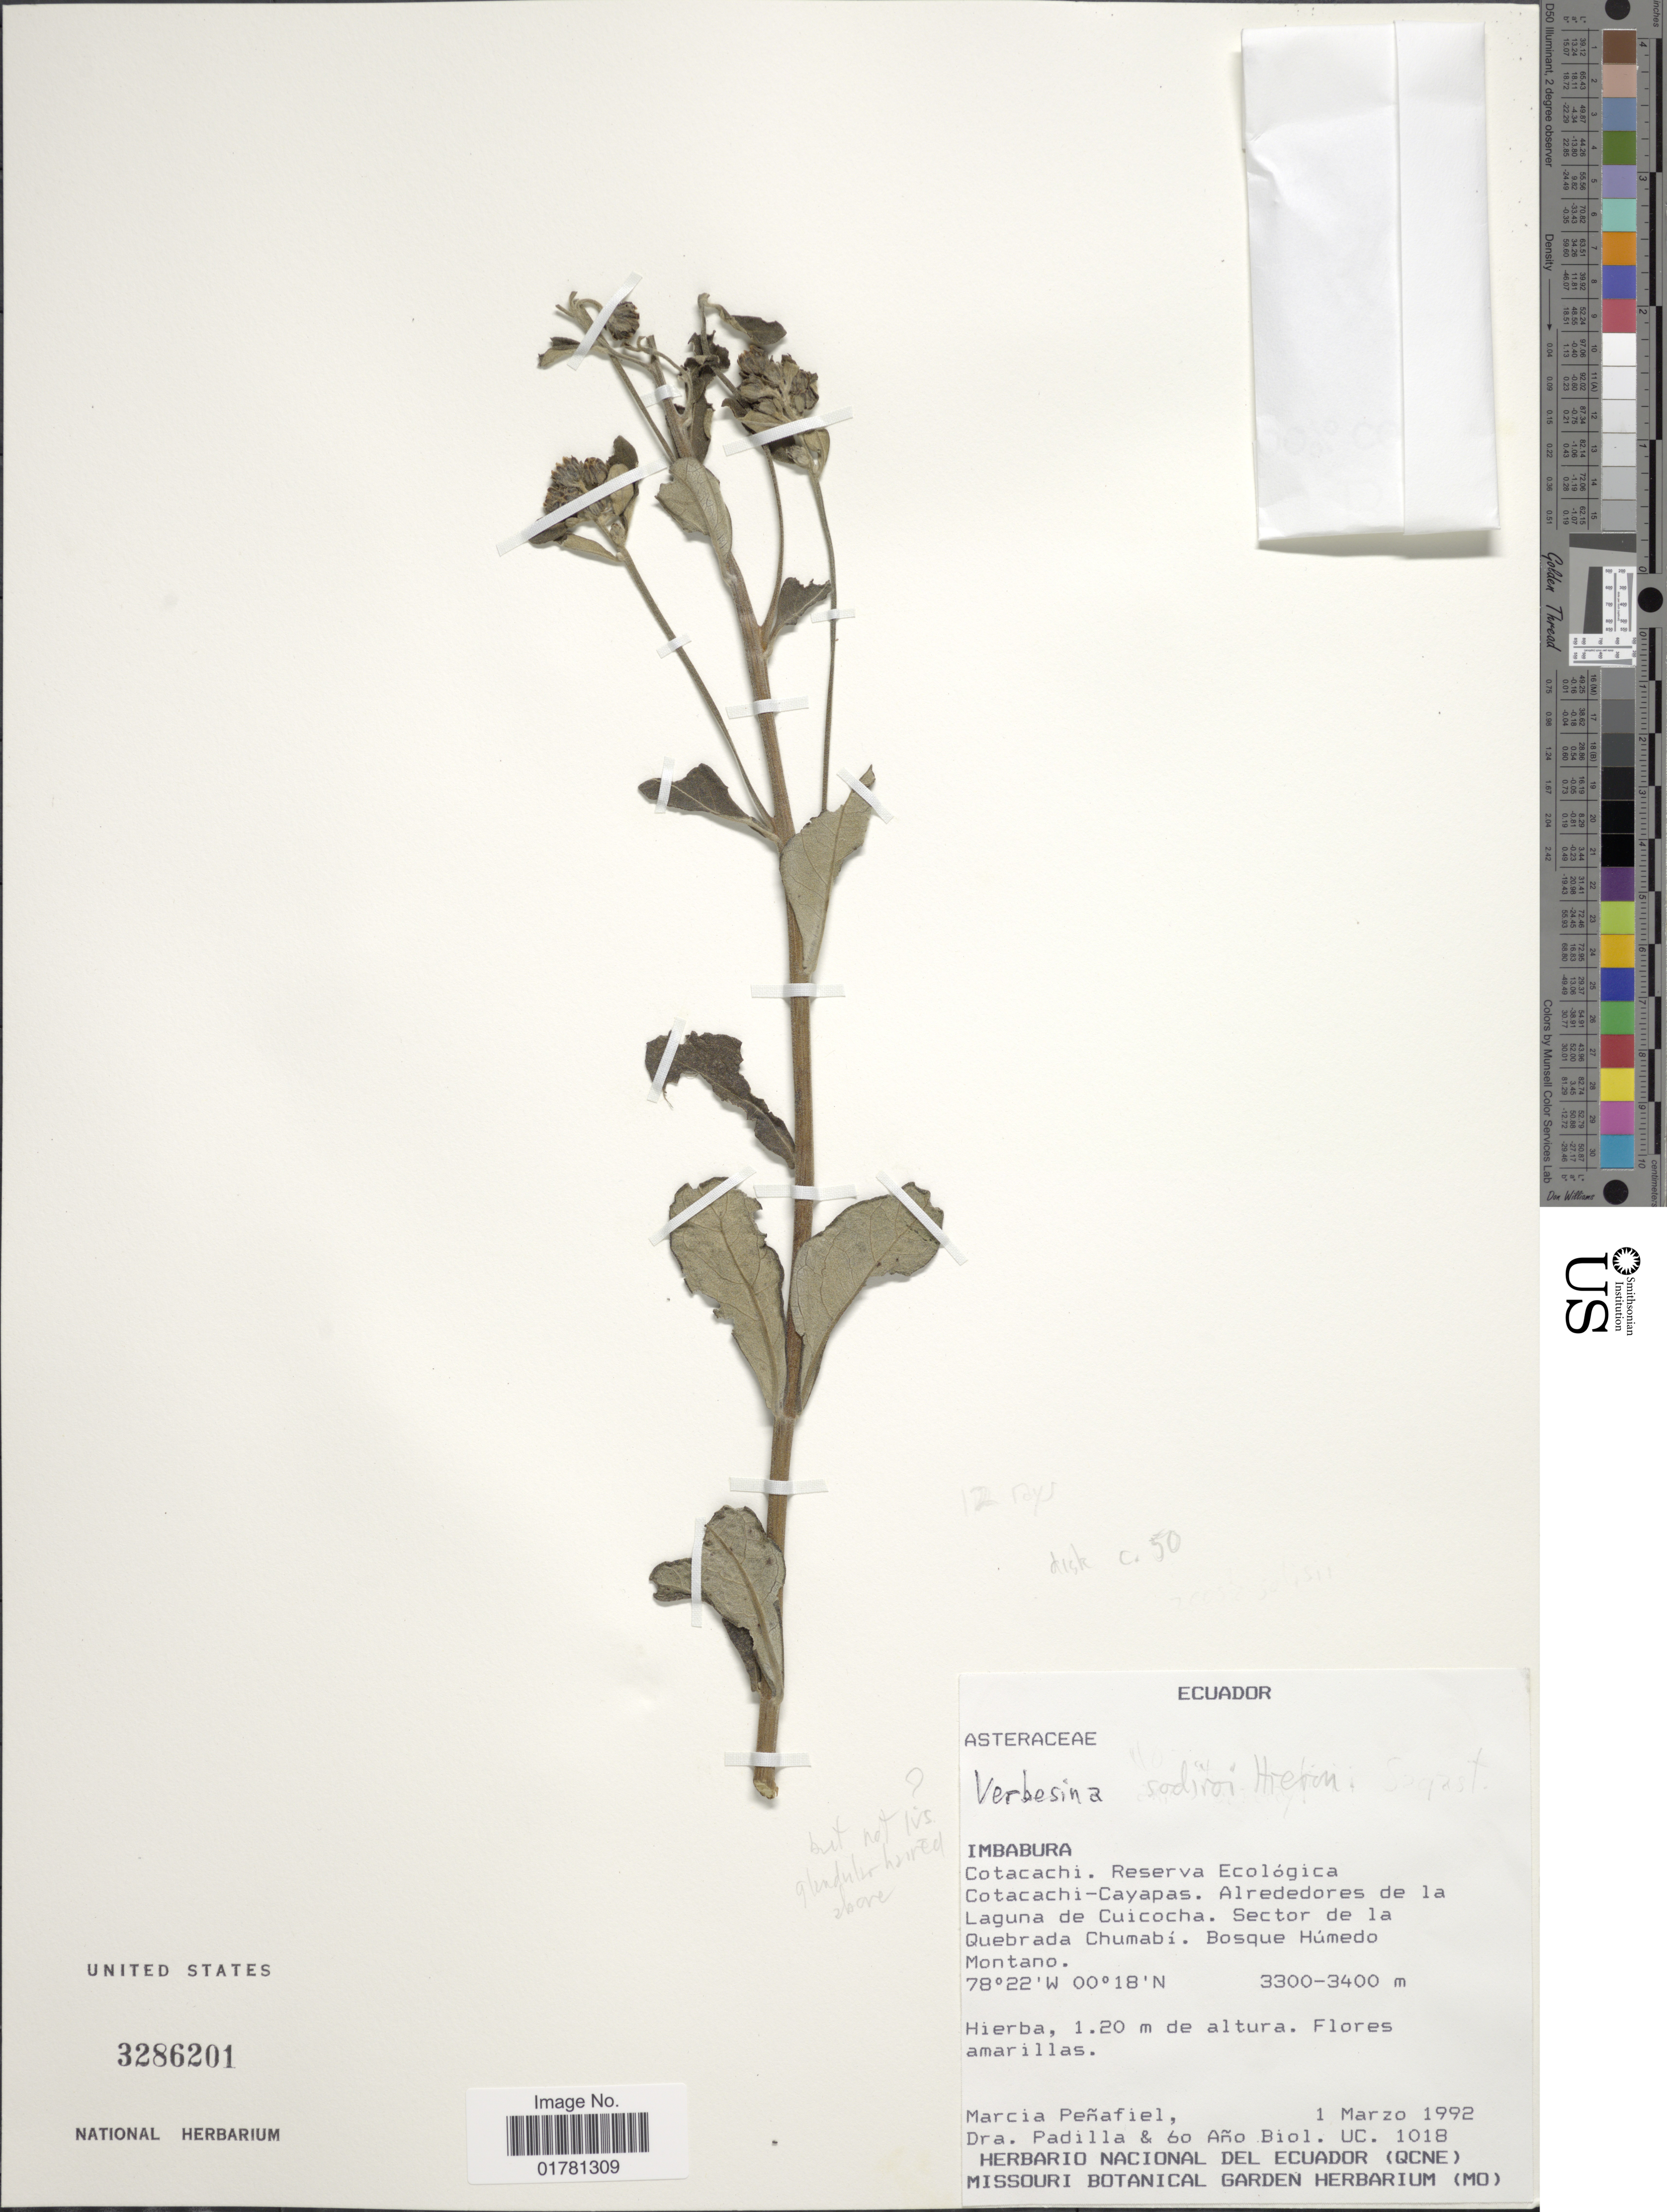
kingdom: Plantae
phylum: Tracheophyta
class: Magnoliopsida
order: Asterales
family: Asteraceae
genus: Verbesina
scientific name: Verbesina sodiroi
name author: Hieron.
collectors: M. Penafiel, D. Padilla & 3er Curso Biologia U.C.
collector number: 1018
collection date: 1992-03-01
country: Ecuador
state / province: Imbabura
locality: Cotacachi. reserva Ecológica Cotacachi-Cayapas. Alrededores de la Laguna de Cuicocha. Sector de la Quebrada Chumabí. Bosque Húmedo Montano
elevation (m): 3300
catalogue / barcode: US 3286201